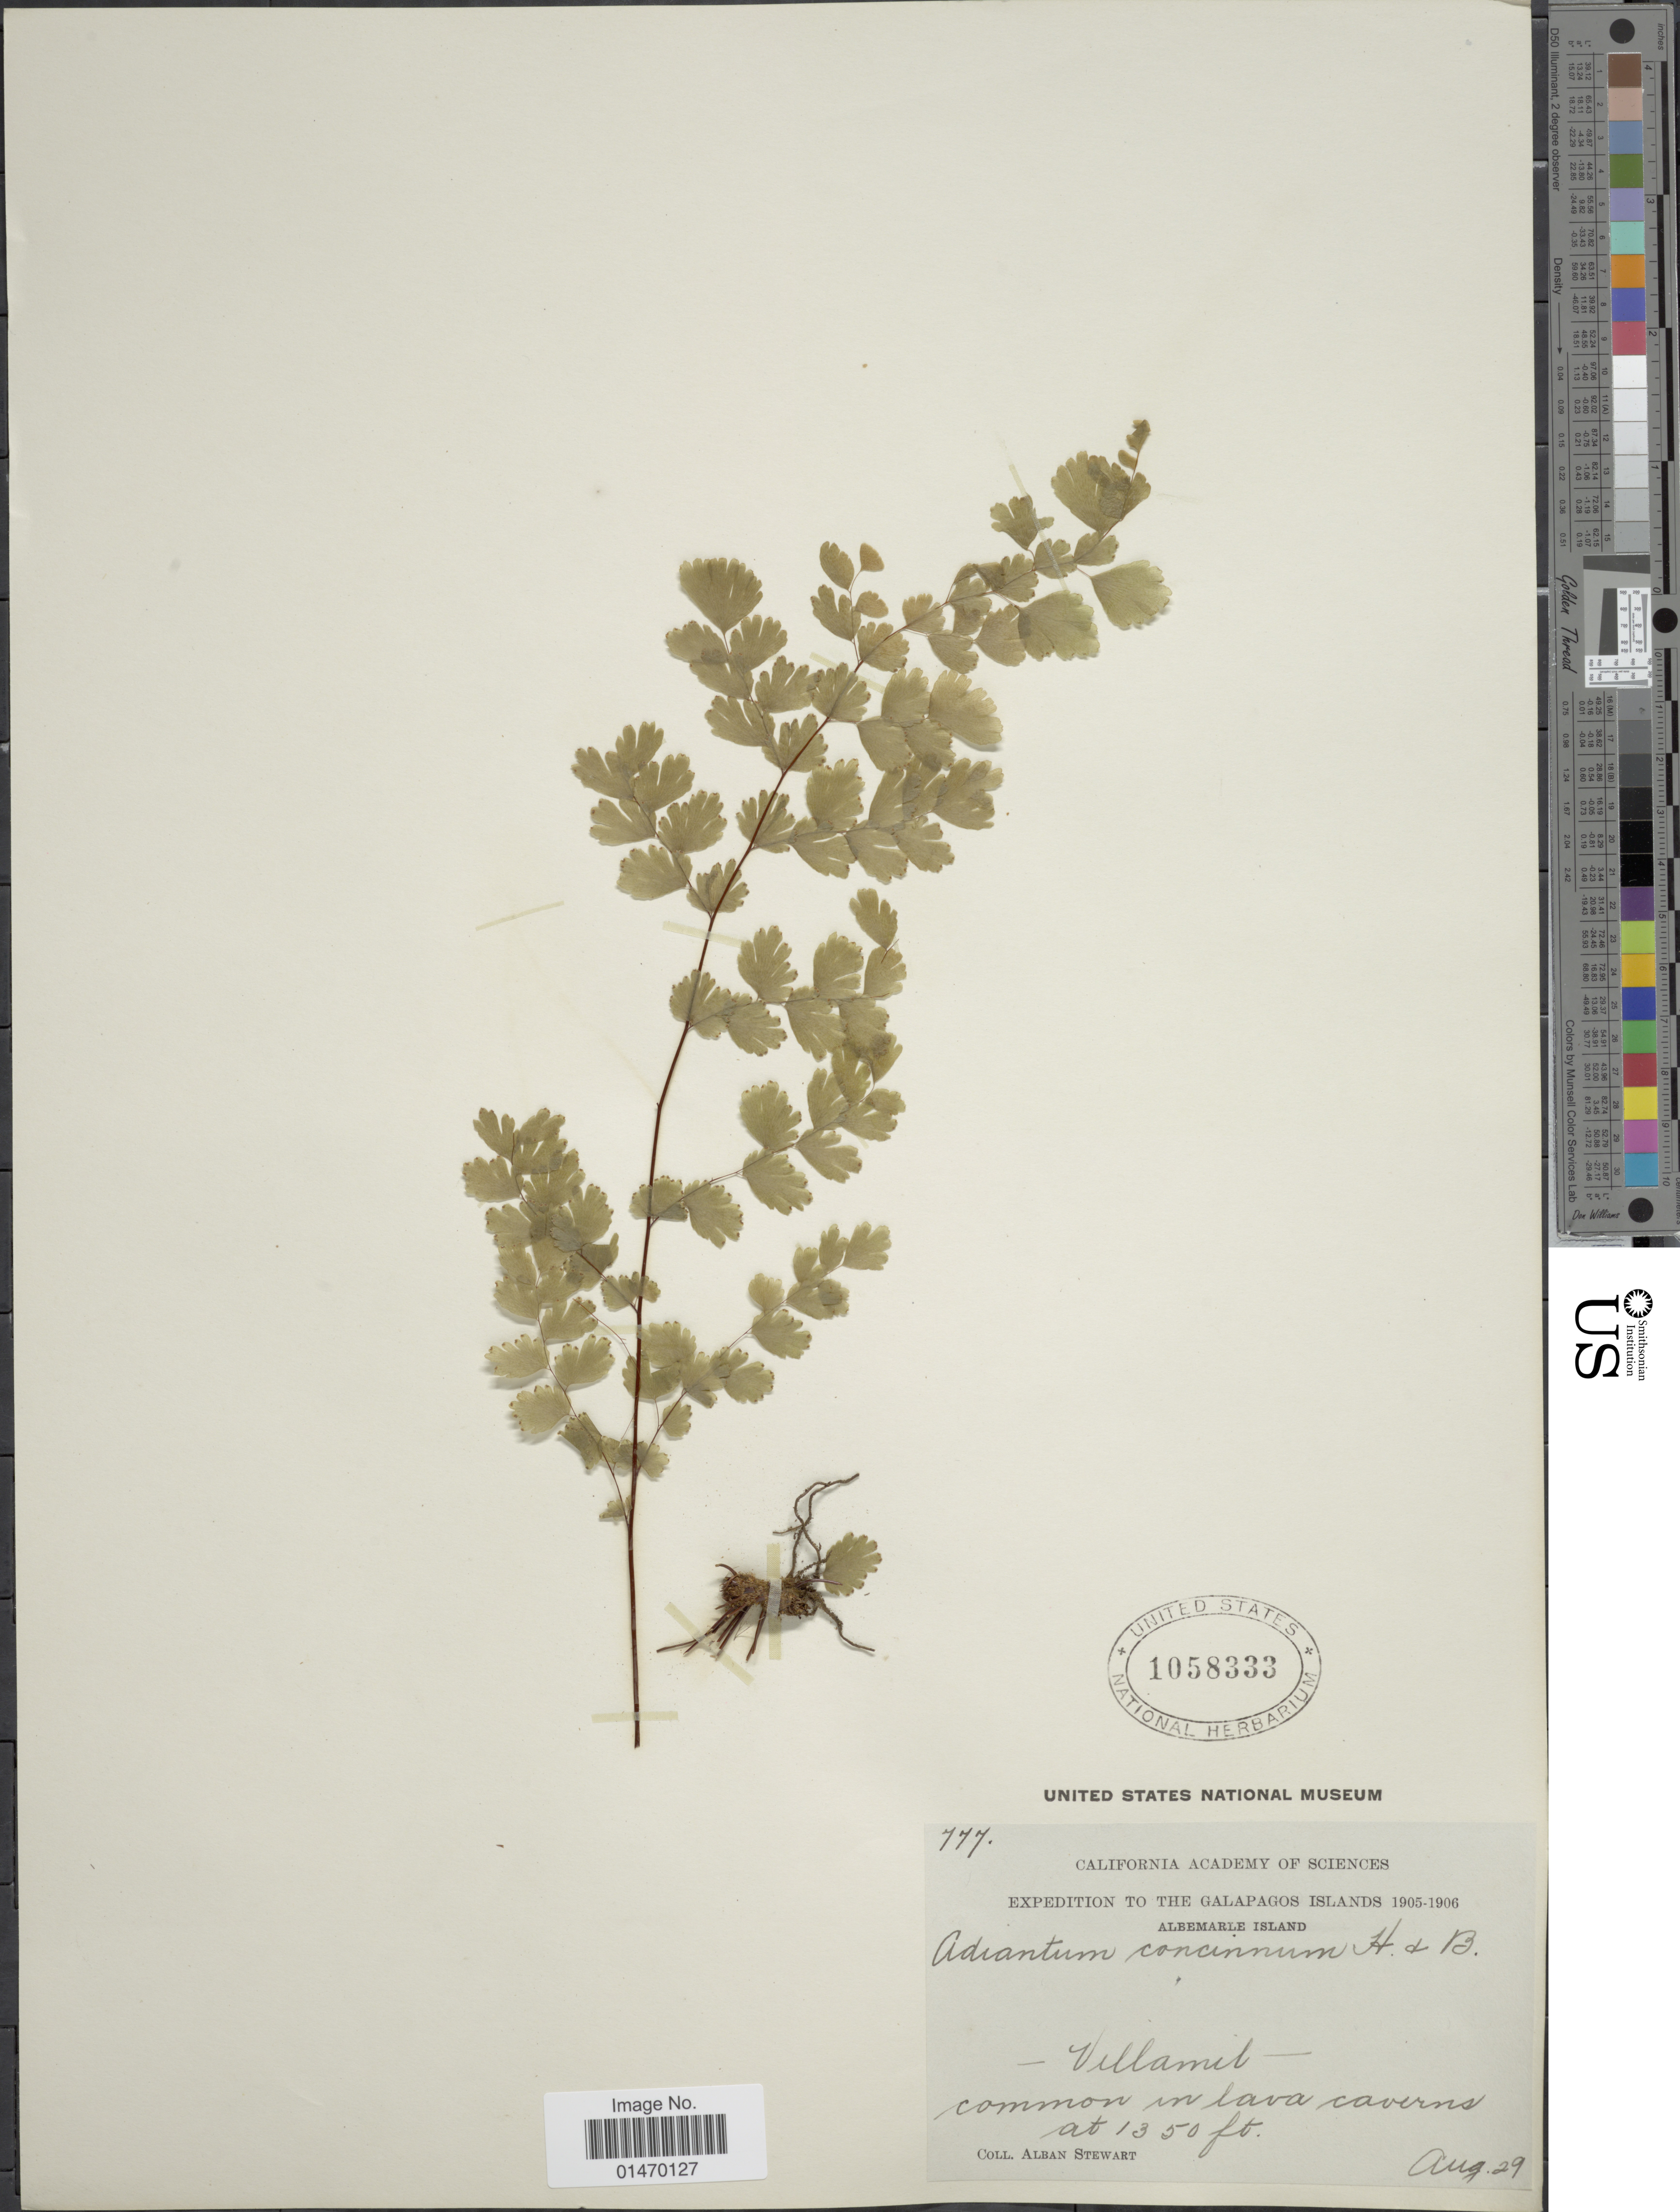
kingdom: Plantae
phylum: Tracheophyta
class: Polypodiopsida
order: Polypodiales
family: Pteridaceae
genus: Adiantum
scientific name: Adiantum concinnum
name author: Humb. & Bonpl. ex Willd.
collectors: A. Stewart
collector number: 777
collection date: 1905-08-29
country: Ecuador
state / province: Colón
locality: Galapagos Islands, Albemarle Island,Villamit.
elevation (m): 411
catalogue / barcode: US 1058333